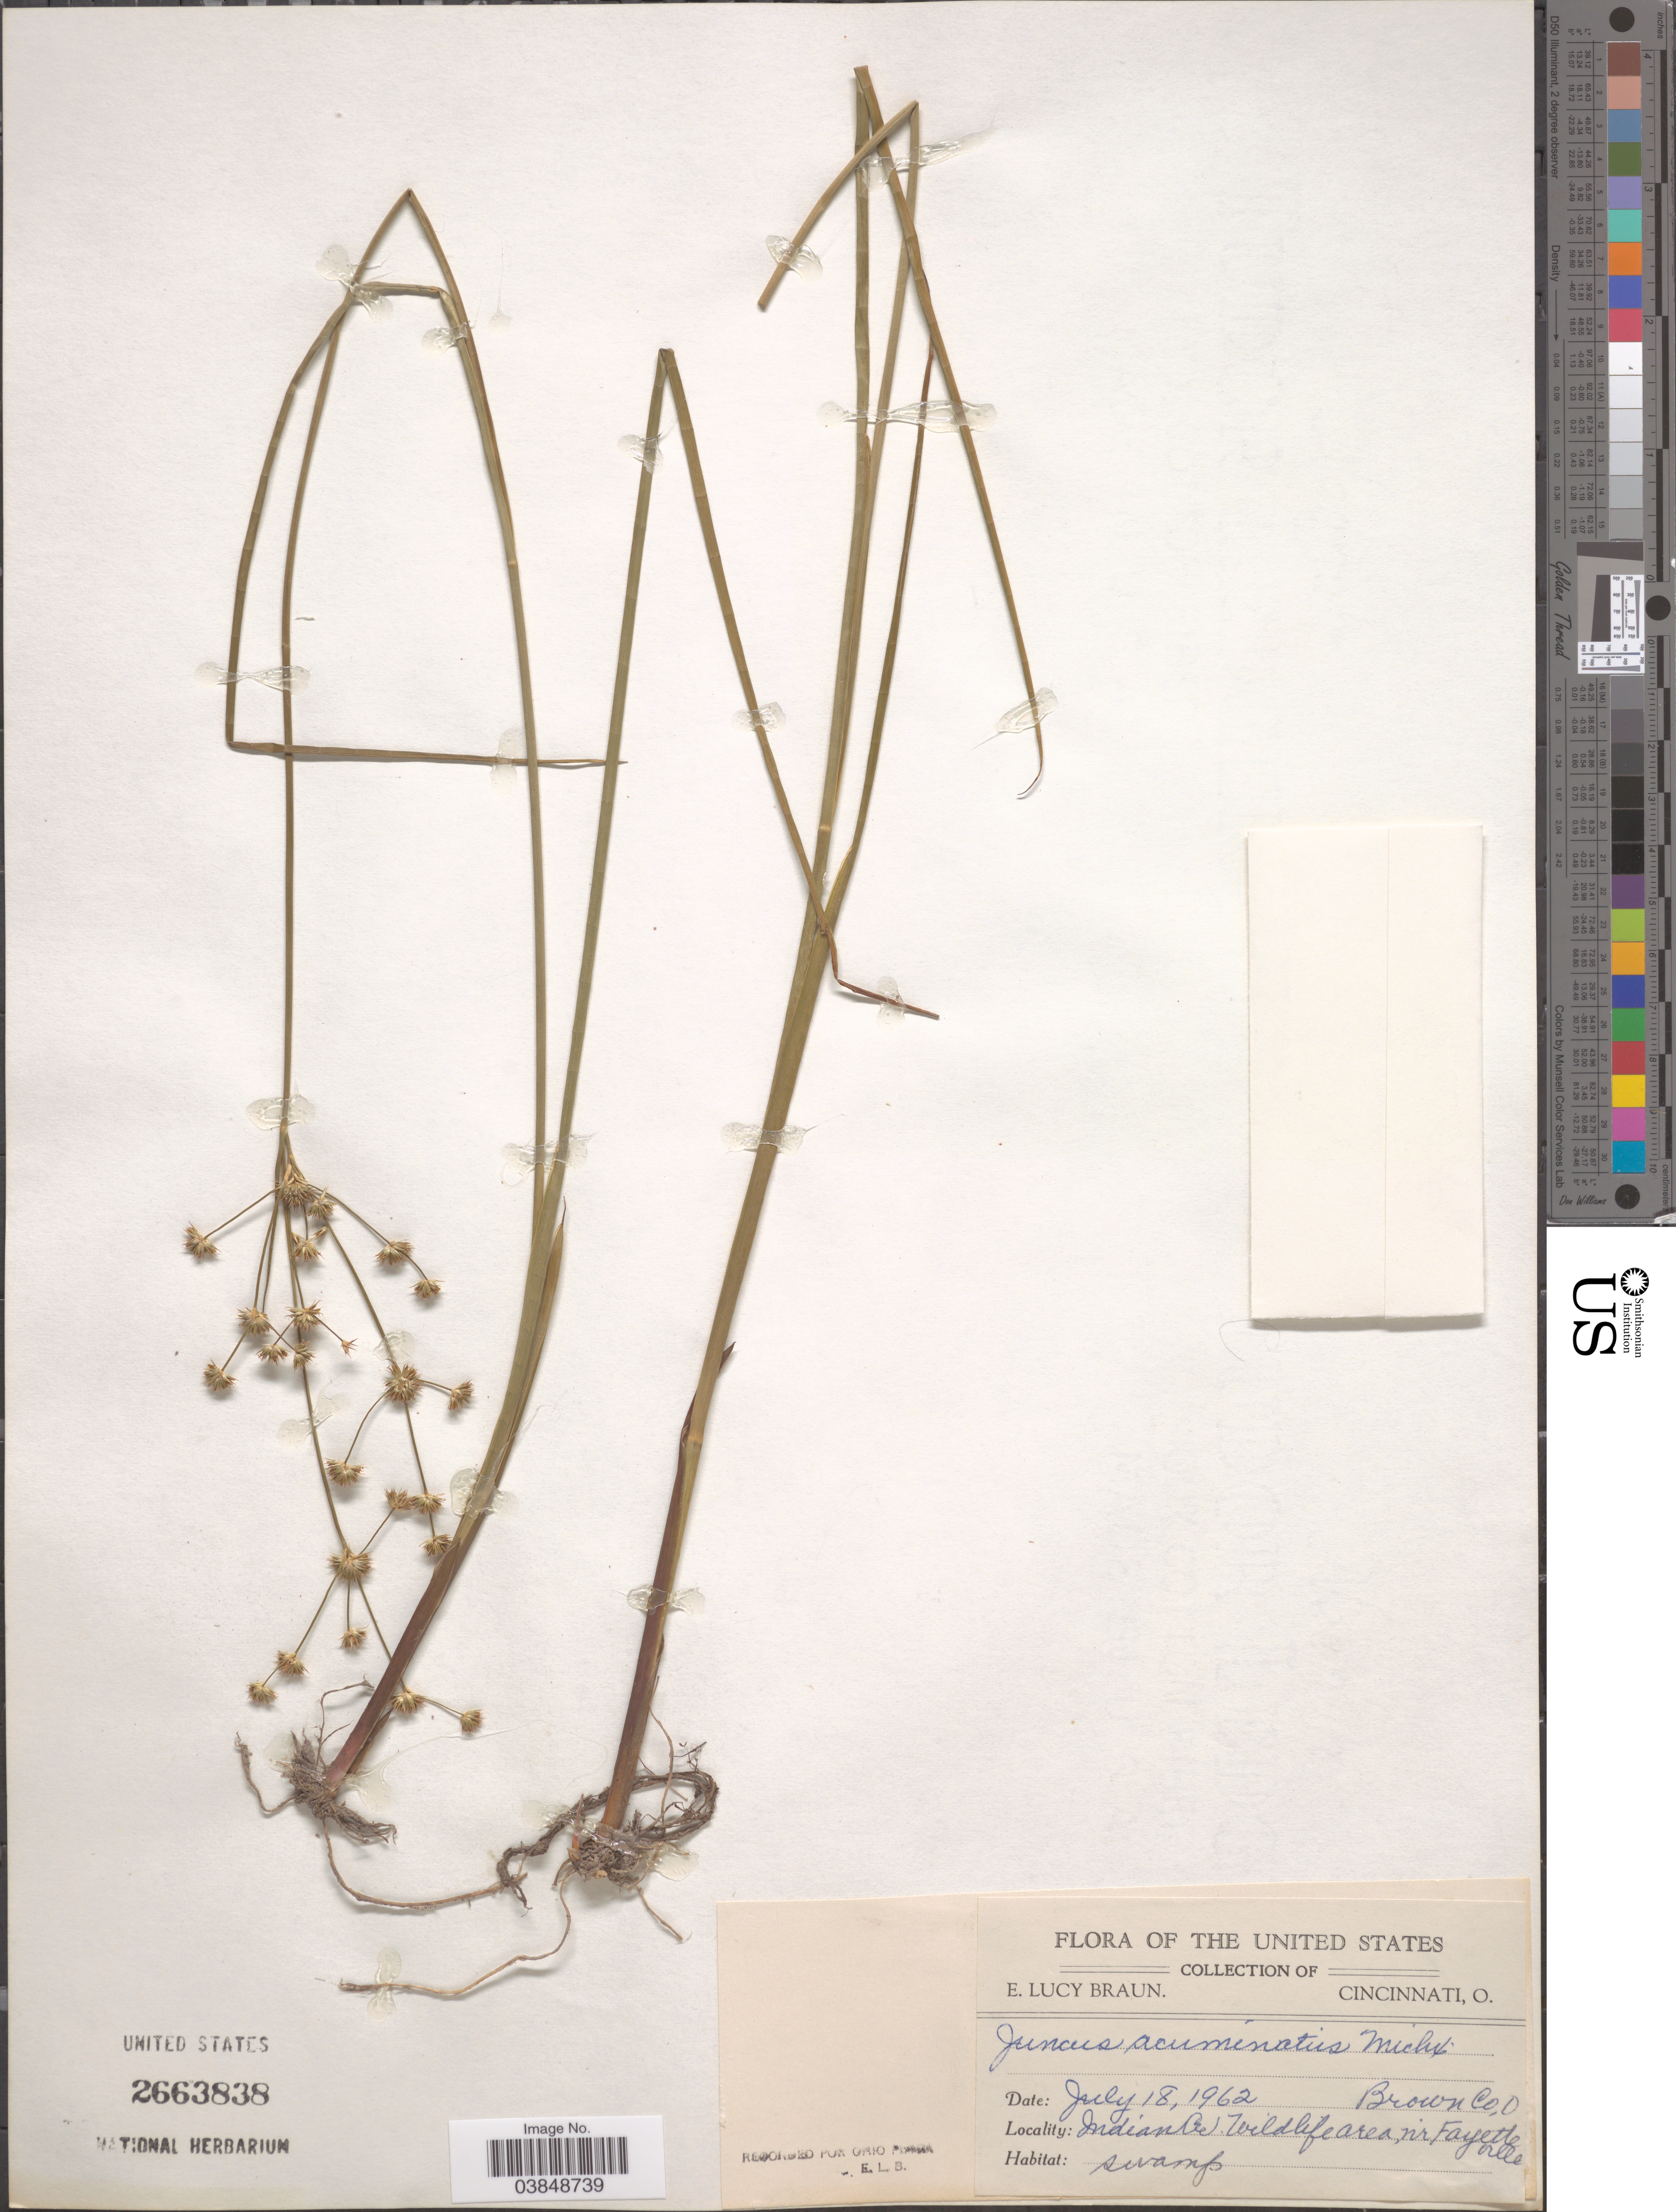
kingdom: Plantae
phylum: Tracheophyta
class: Liliopsida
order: Poales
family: Juncaceae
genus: Juncus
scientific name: Juncus acuminatus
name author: Michx.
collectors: E. L. Braun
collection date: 1962-07-18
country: United States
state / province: Ohio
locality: Brown Co., Indian Cr. Wildlife area, nr Fayetteville.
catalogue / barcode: US 2663838